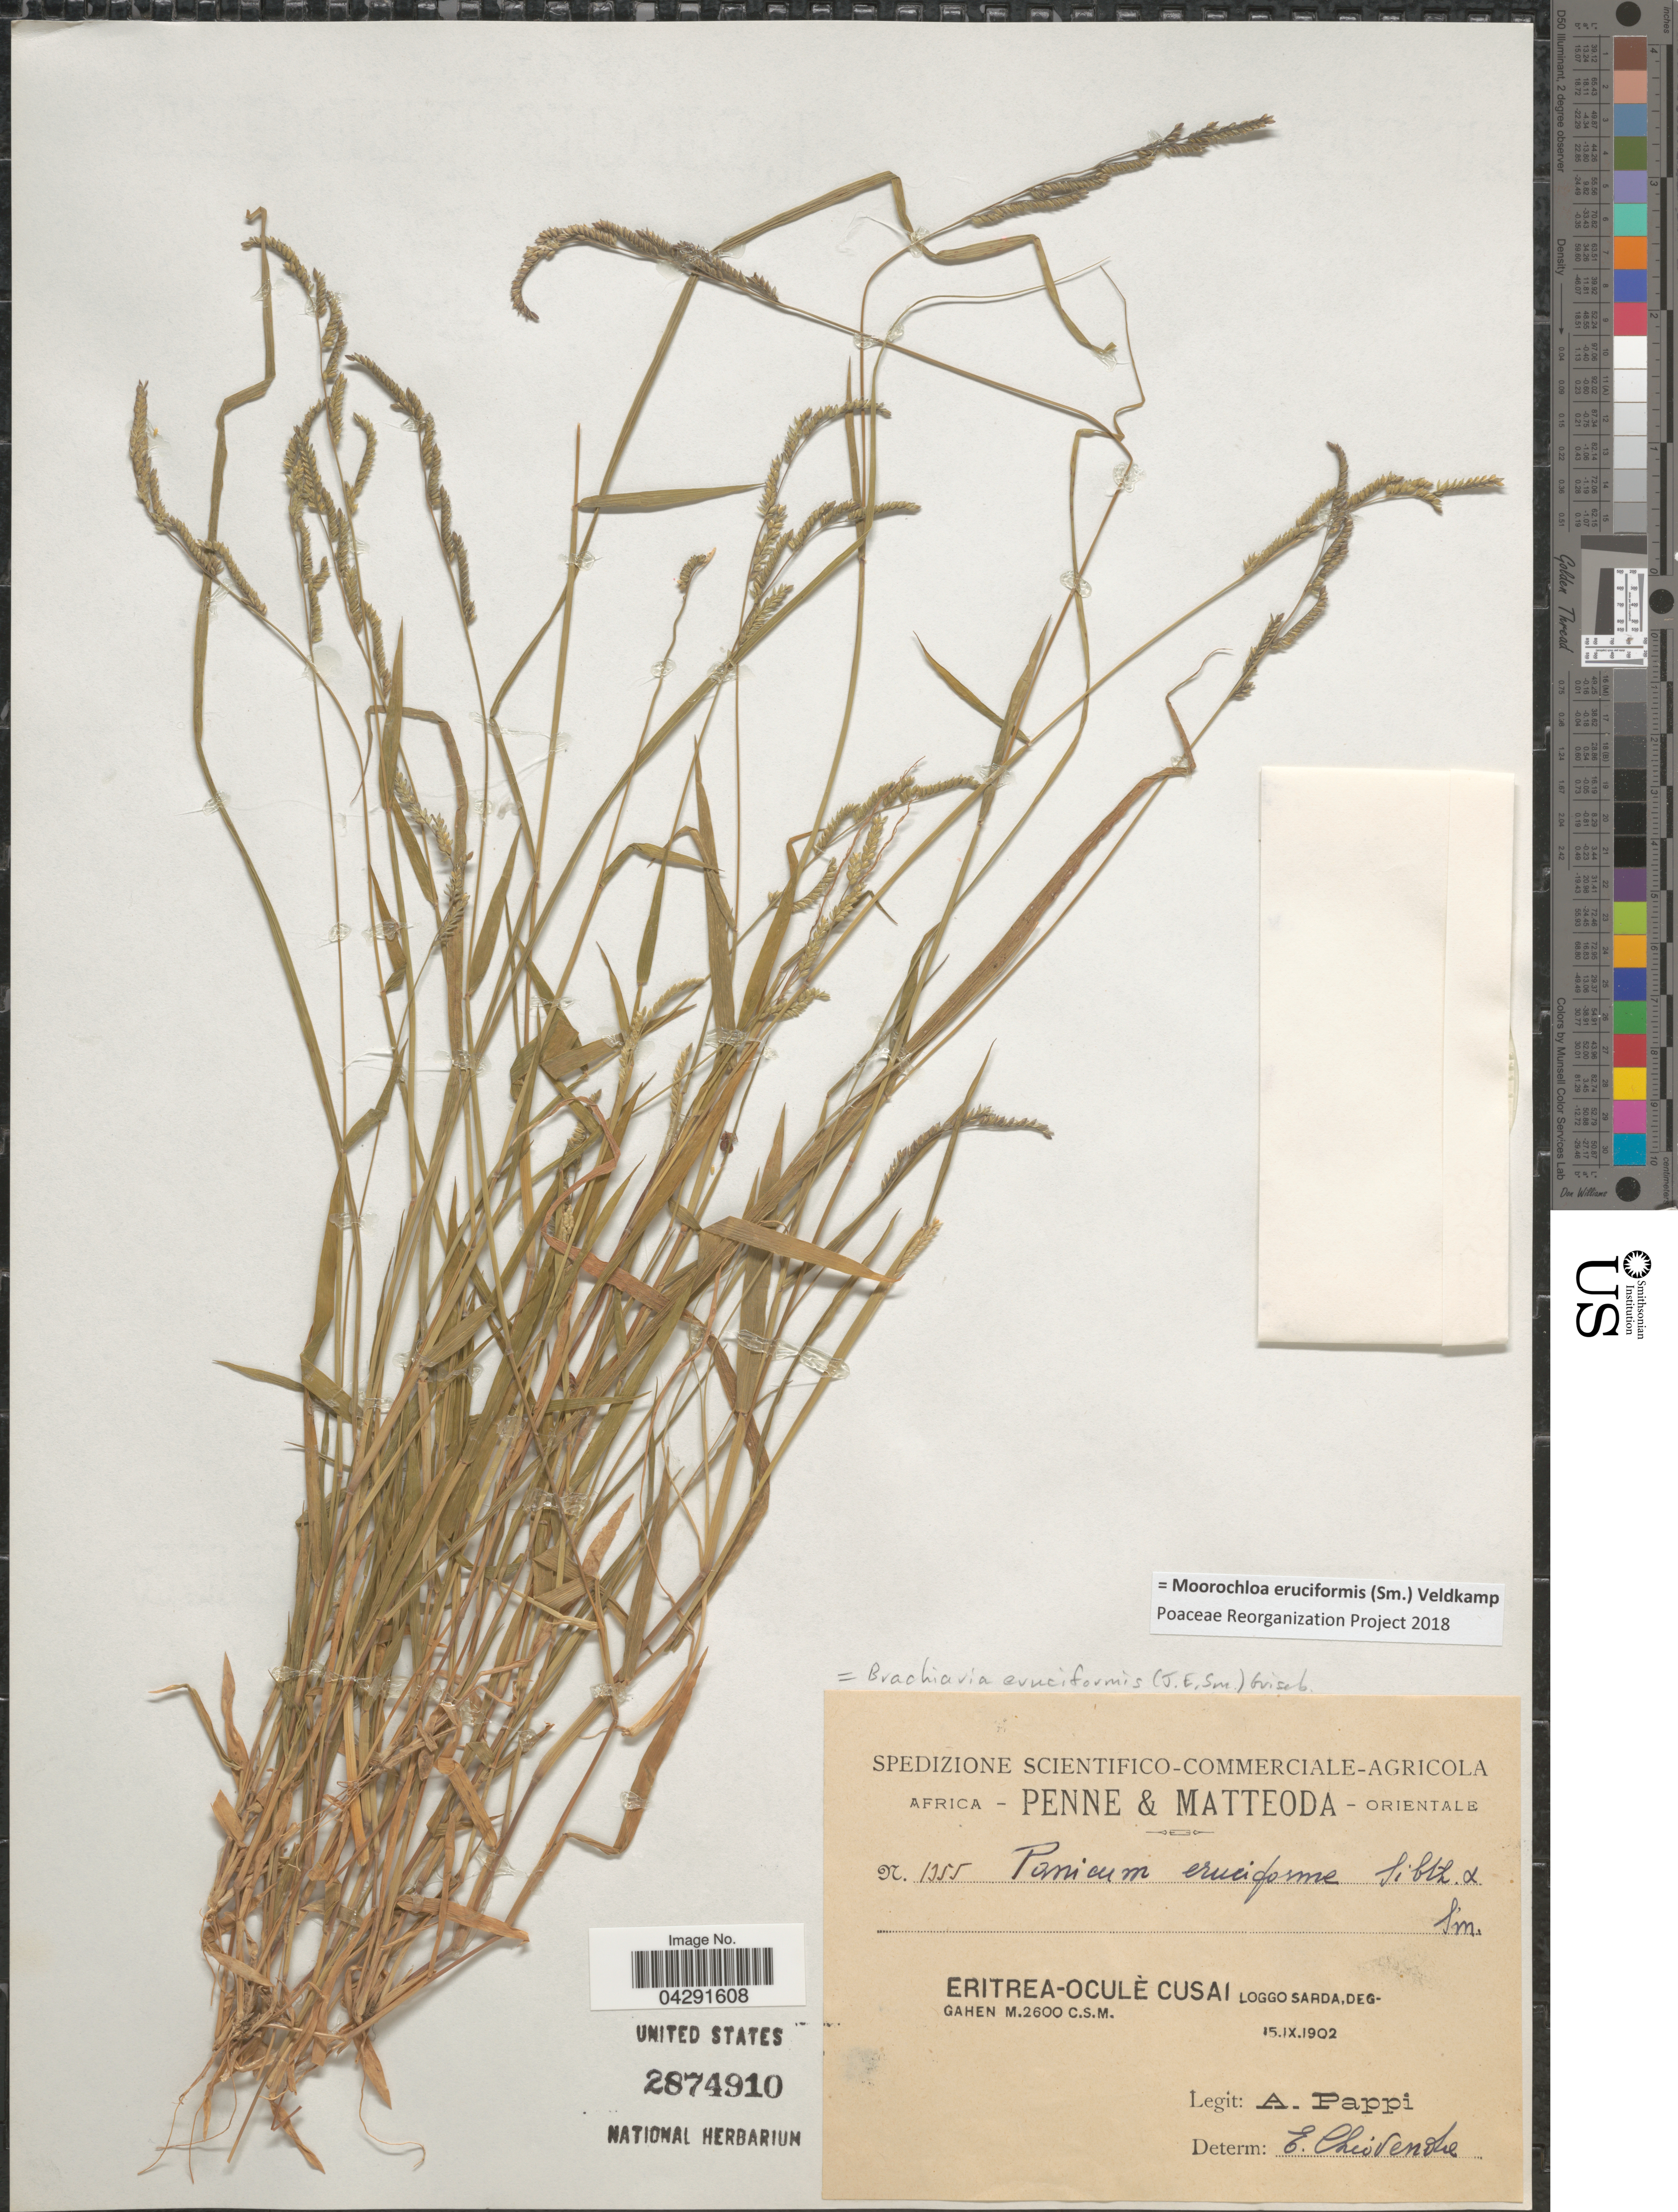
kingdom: Plantae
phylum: Tracheophyta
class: Liliopsida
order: Poales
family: Poaceae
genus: Moorochloa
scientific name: Moorochloa eruciformis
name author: (Sm.) Veldkamp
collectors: A. Pappi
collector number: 1355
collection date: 1902-09-15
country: Eritrea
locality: Africa Orientale. Oculè Cusai Loggo Sarda, Deggahen.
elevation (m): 2600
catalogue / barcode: US 2874910